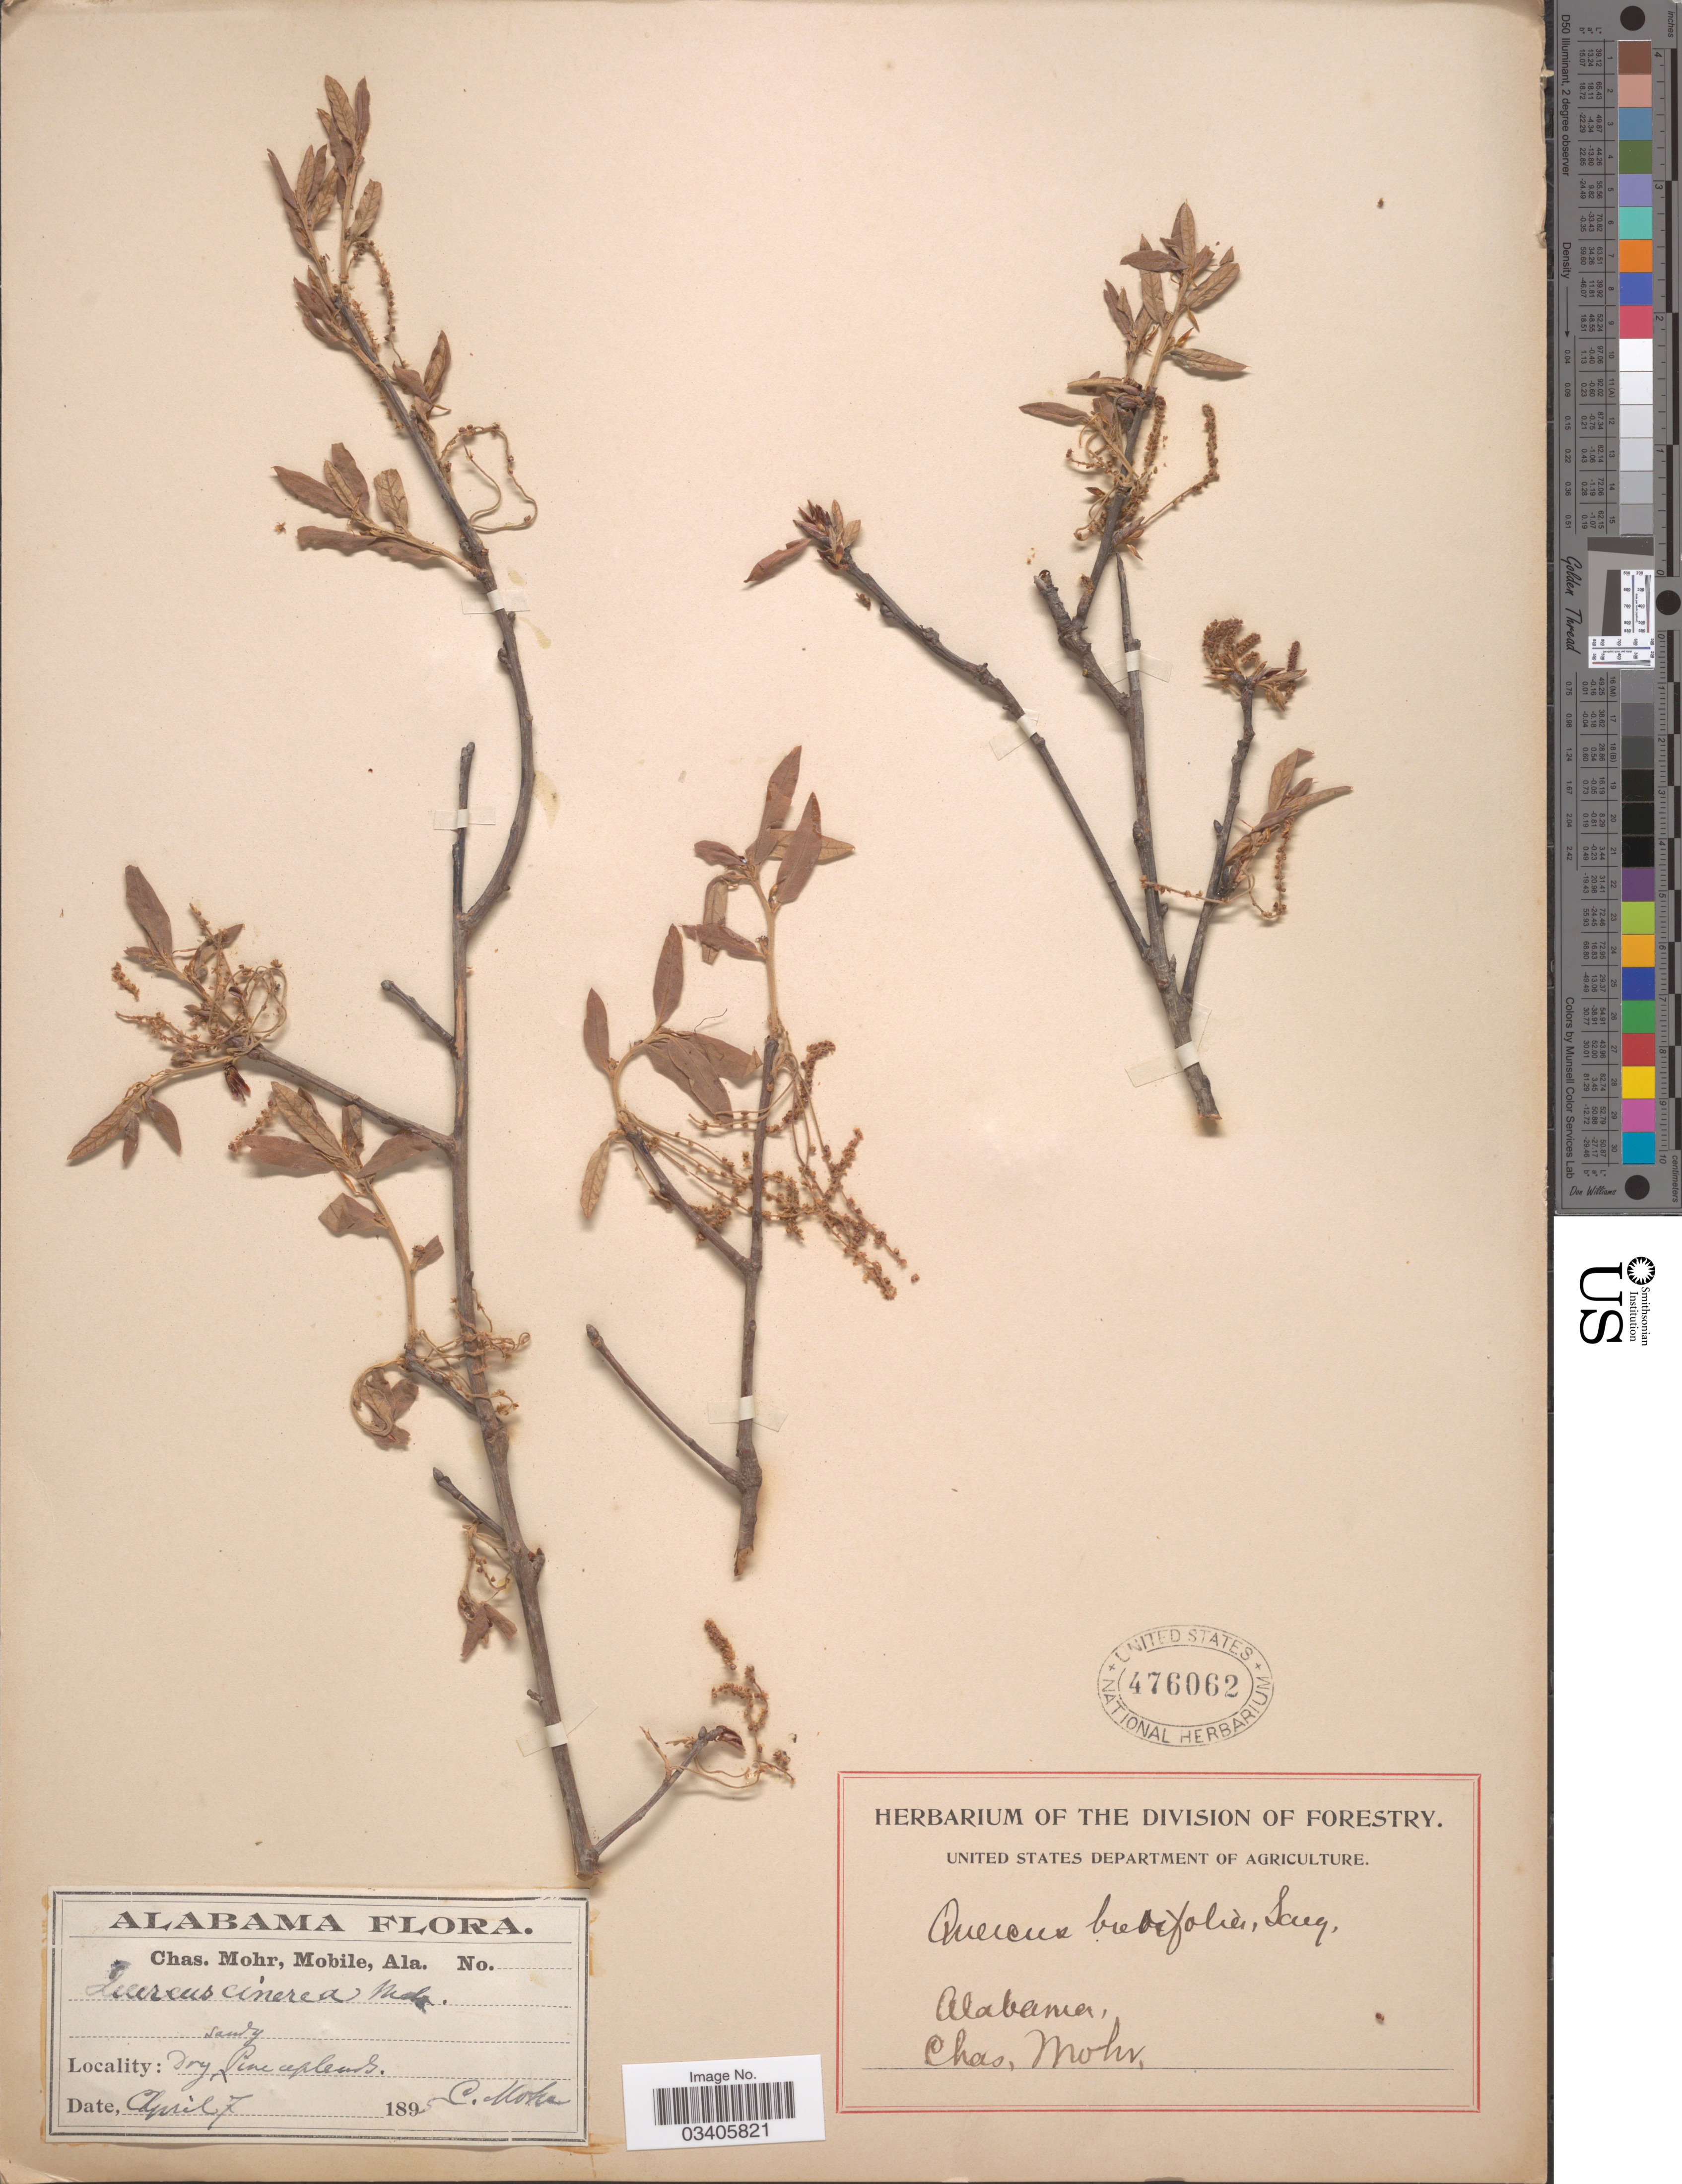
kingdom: Plantae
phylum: Tracheophyta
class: Magnoliopsida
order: Fagales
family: Fagaceae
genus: Quercus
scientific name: Quercus incana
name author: W. Bartram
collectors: Mohr, C. T. (herbarium)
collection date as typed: April 7 189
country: United States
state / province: Alabama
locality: Dry, pine uplands.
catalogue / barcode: US 476062